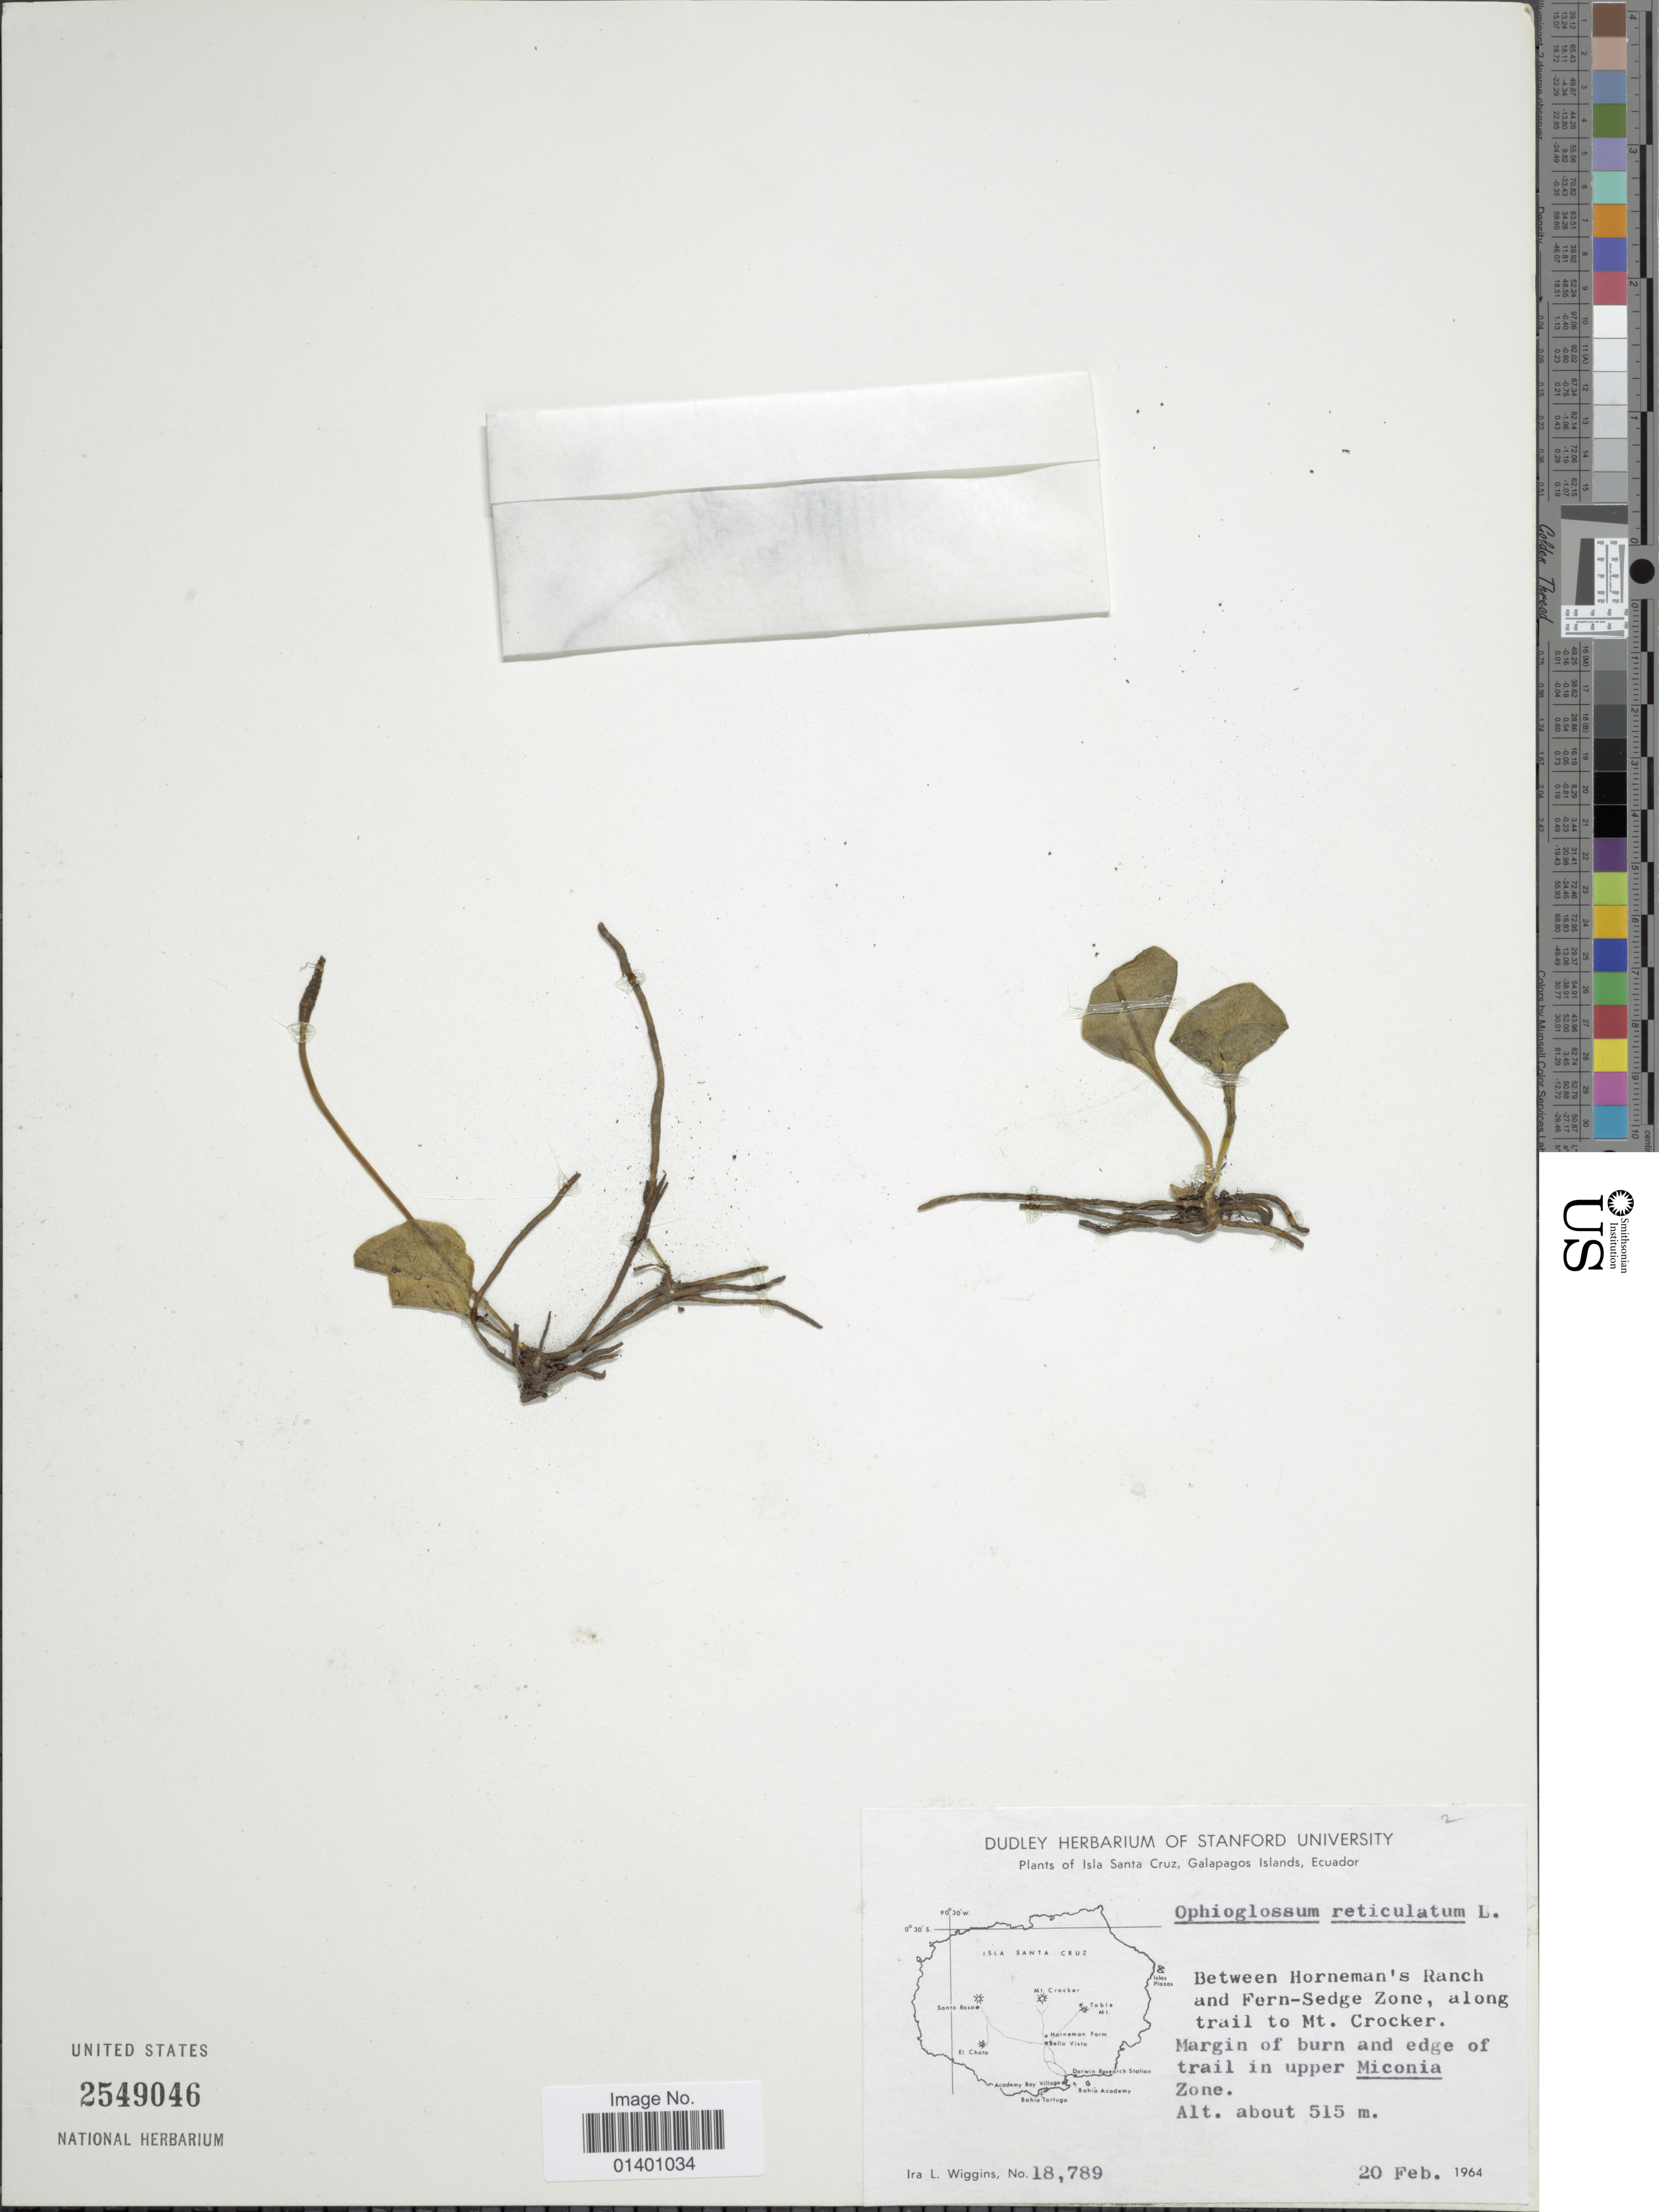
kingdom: Plantae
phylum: Tracheophyta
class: Polypodiopsida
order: Ophioglossales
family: Ophioglossaceae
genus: Ophioglossum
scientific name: Ophioglossum reticulatum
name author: L.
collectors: I. L. Wiggins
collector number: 18789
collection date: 1964-02-20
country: Ecuador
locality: Isla Santa Cruz, Galapagos islands, between Horneman's Ranch and Fern-Sedge Zone, along trail to Mt. Crocker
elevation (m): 515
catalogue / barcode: US 2549046